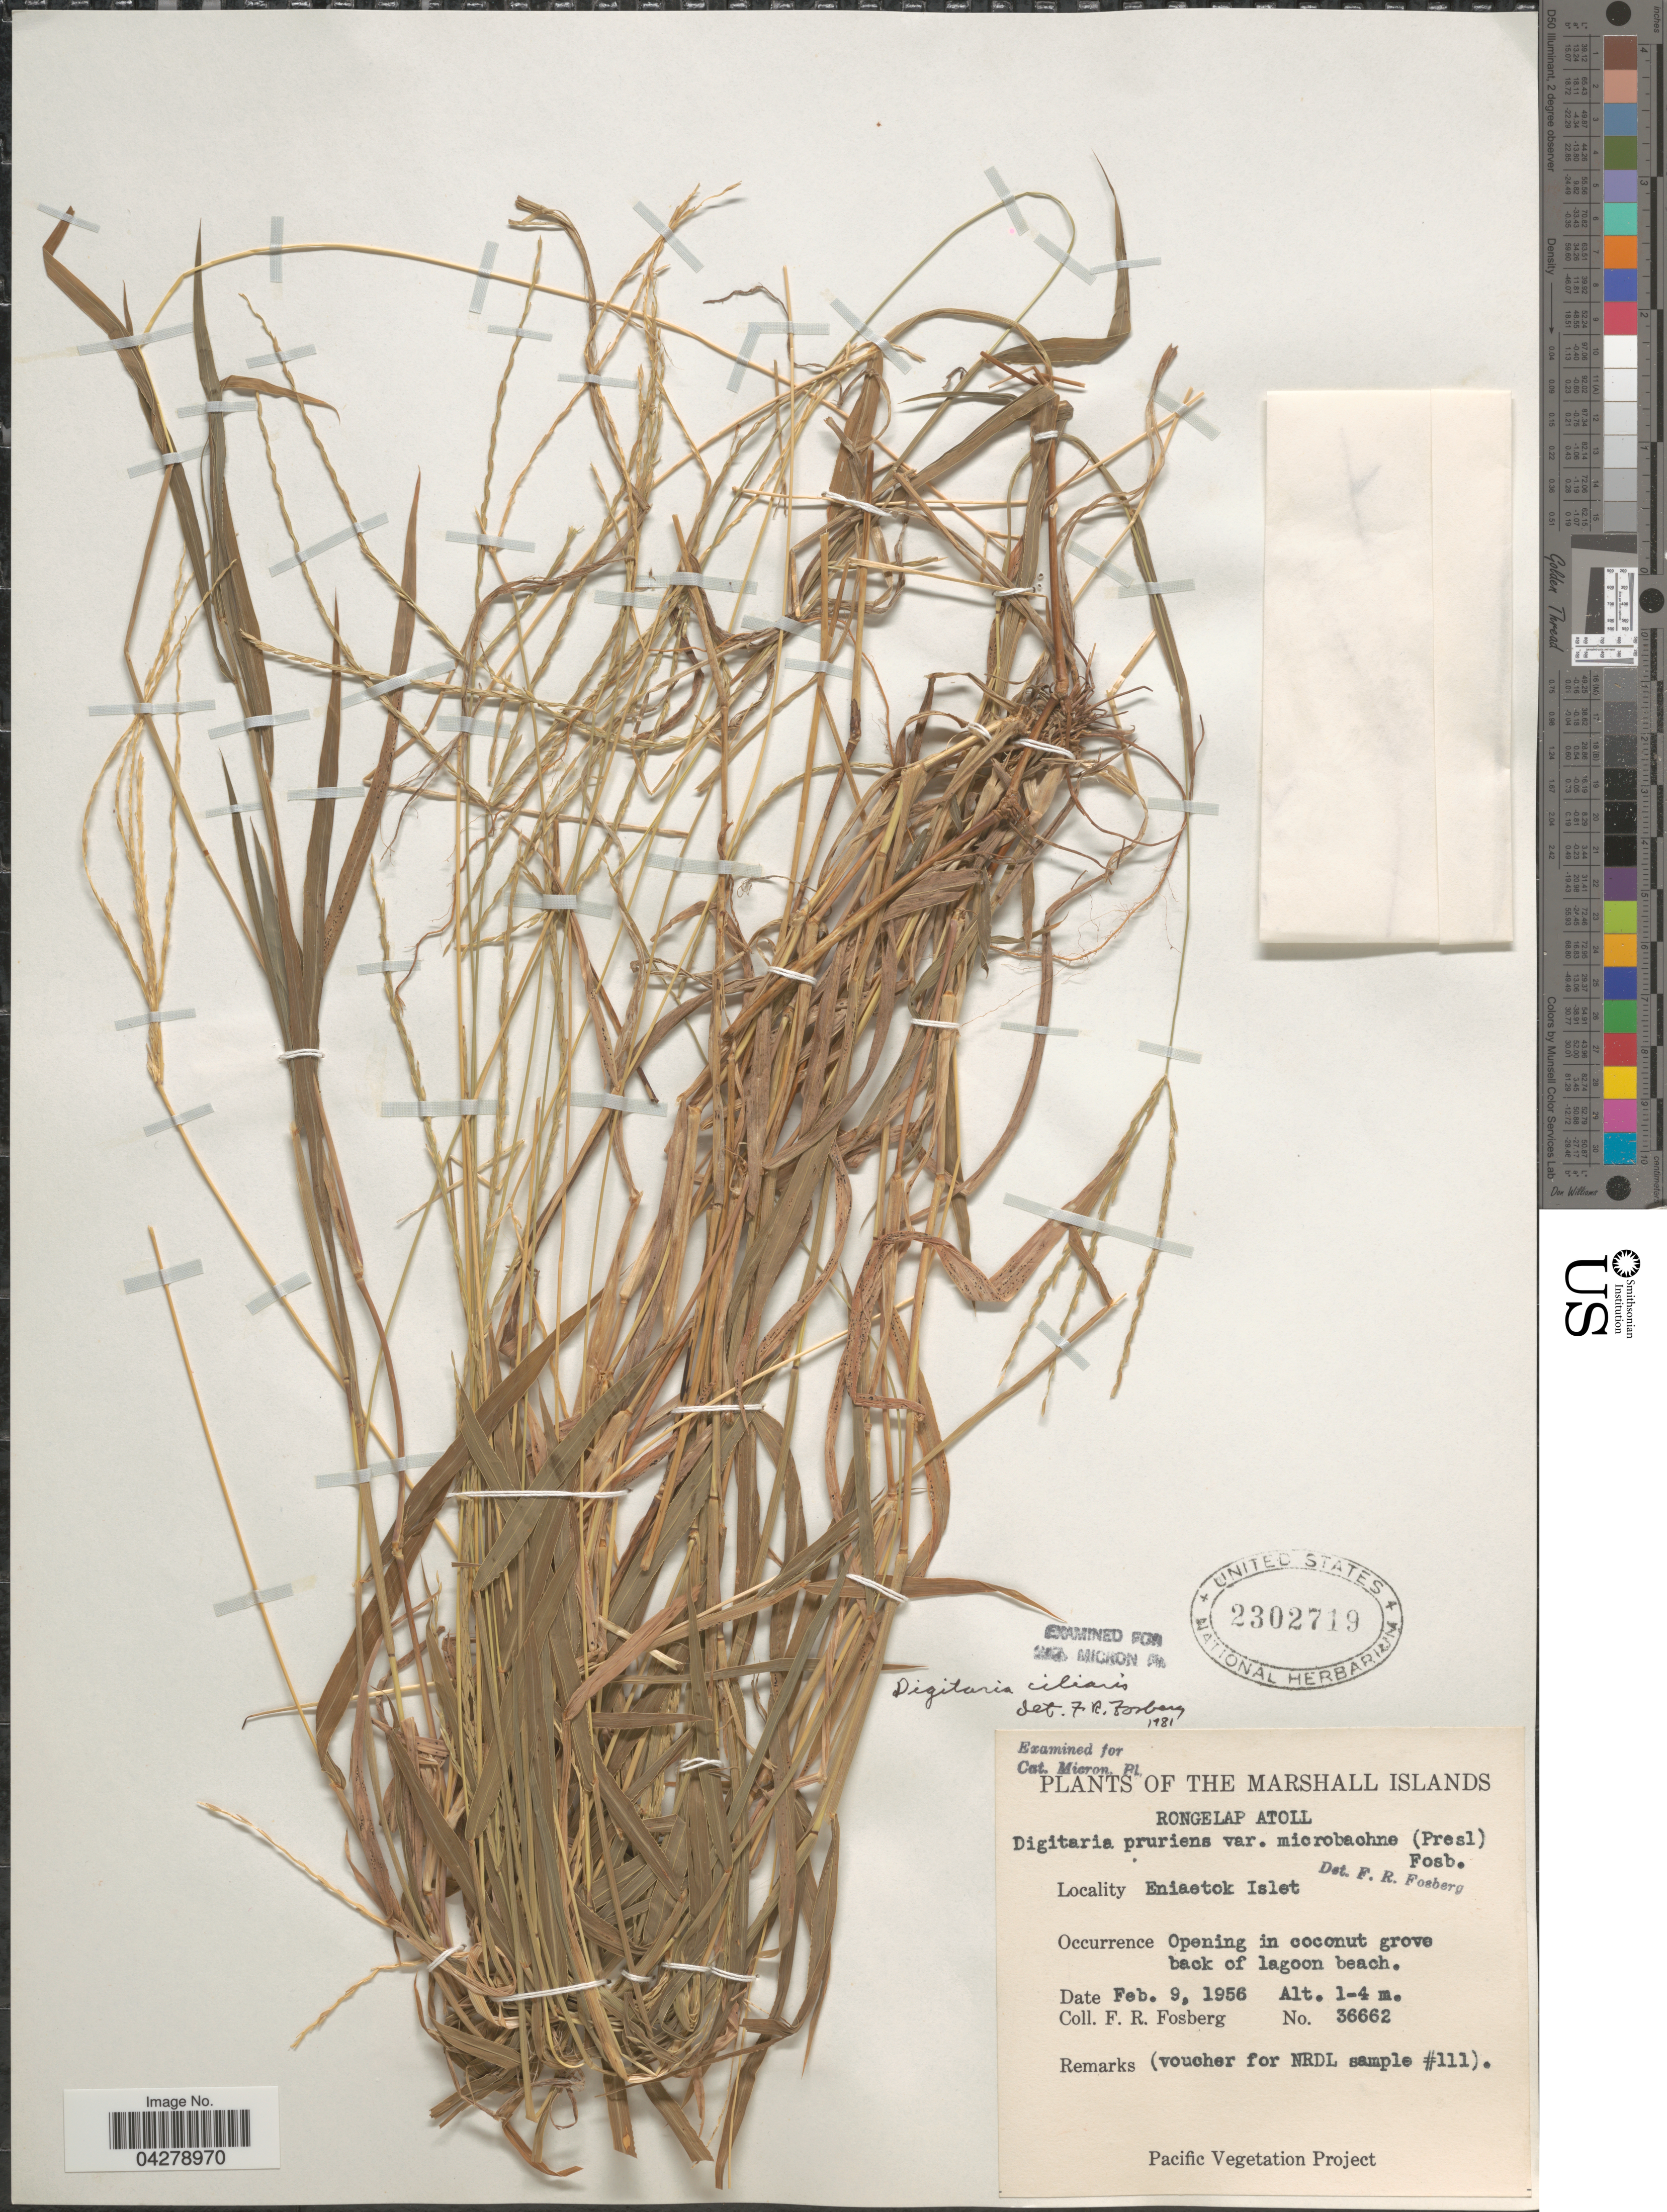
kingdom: Plantae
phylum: Tracheophyta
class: Liliopsida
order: Poales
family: Poaceae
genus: Digitaria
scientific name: Digitaria ciliaris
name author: (Retz.) Koeler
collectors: F. R. Fosberg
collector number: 36662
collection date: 1956-02-09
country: Marshall Islands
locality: Rongelap Atoll. Eniaetok Islet. Opening in coconut grove back of lagoon beach.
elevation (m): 1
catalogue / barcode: US 2302719